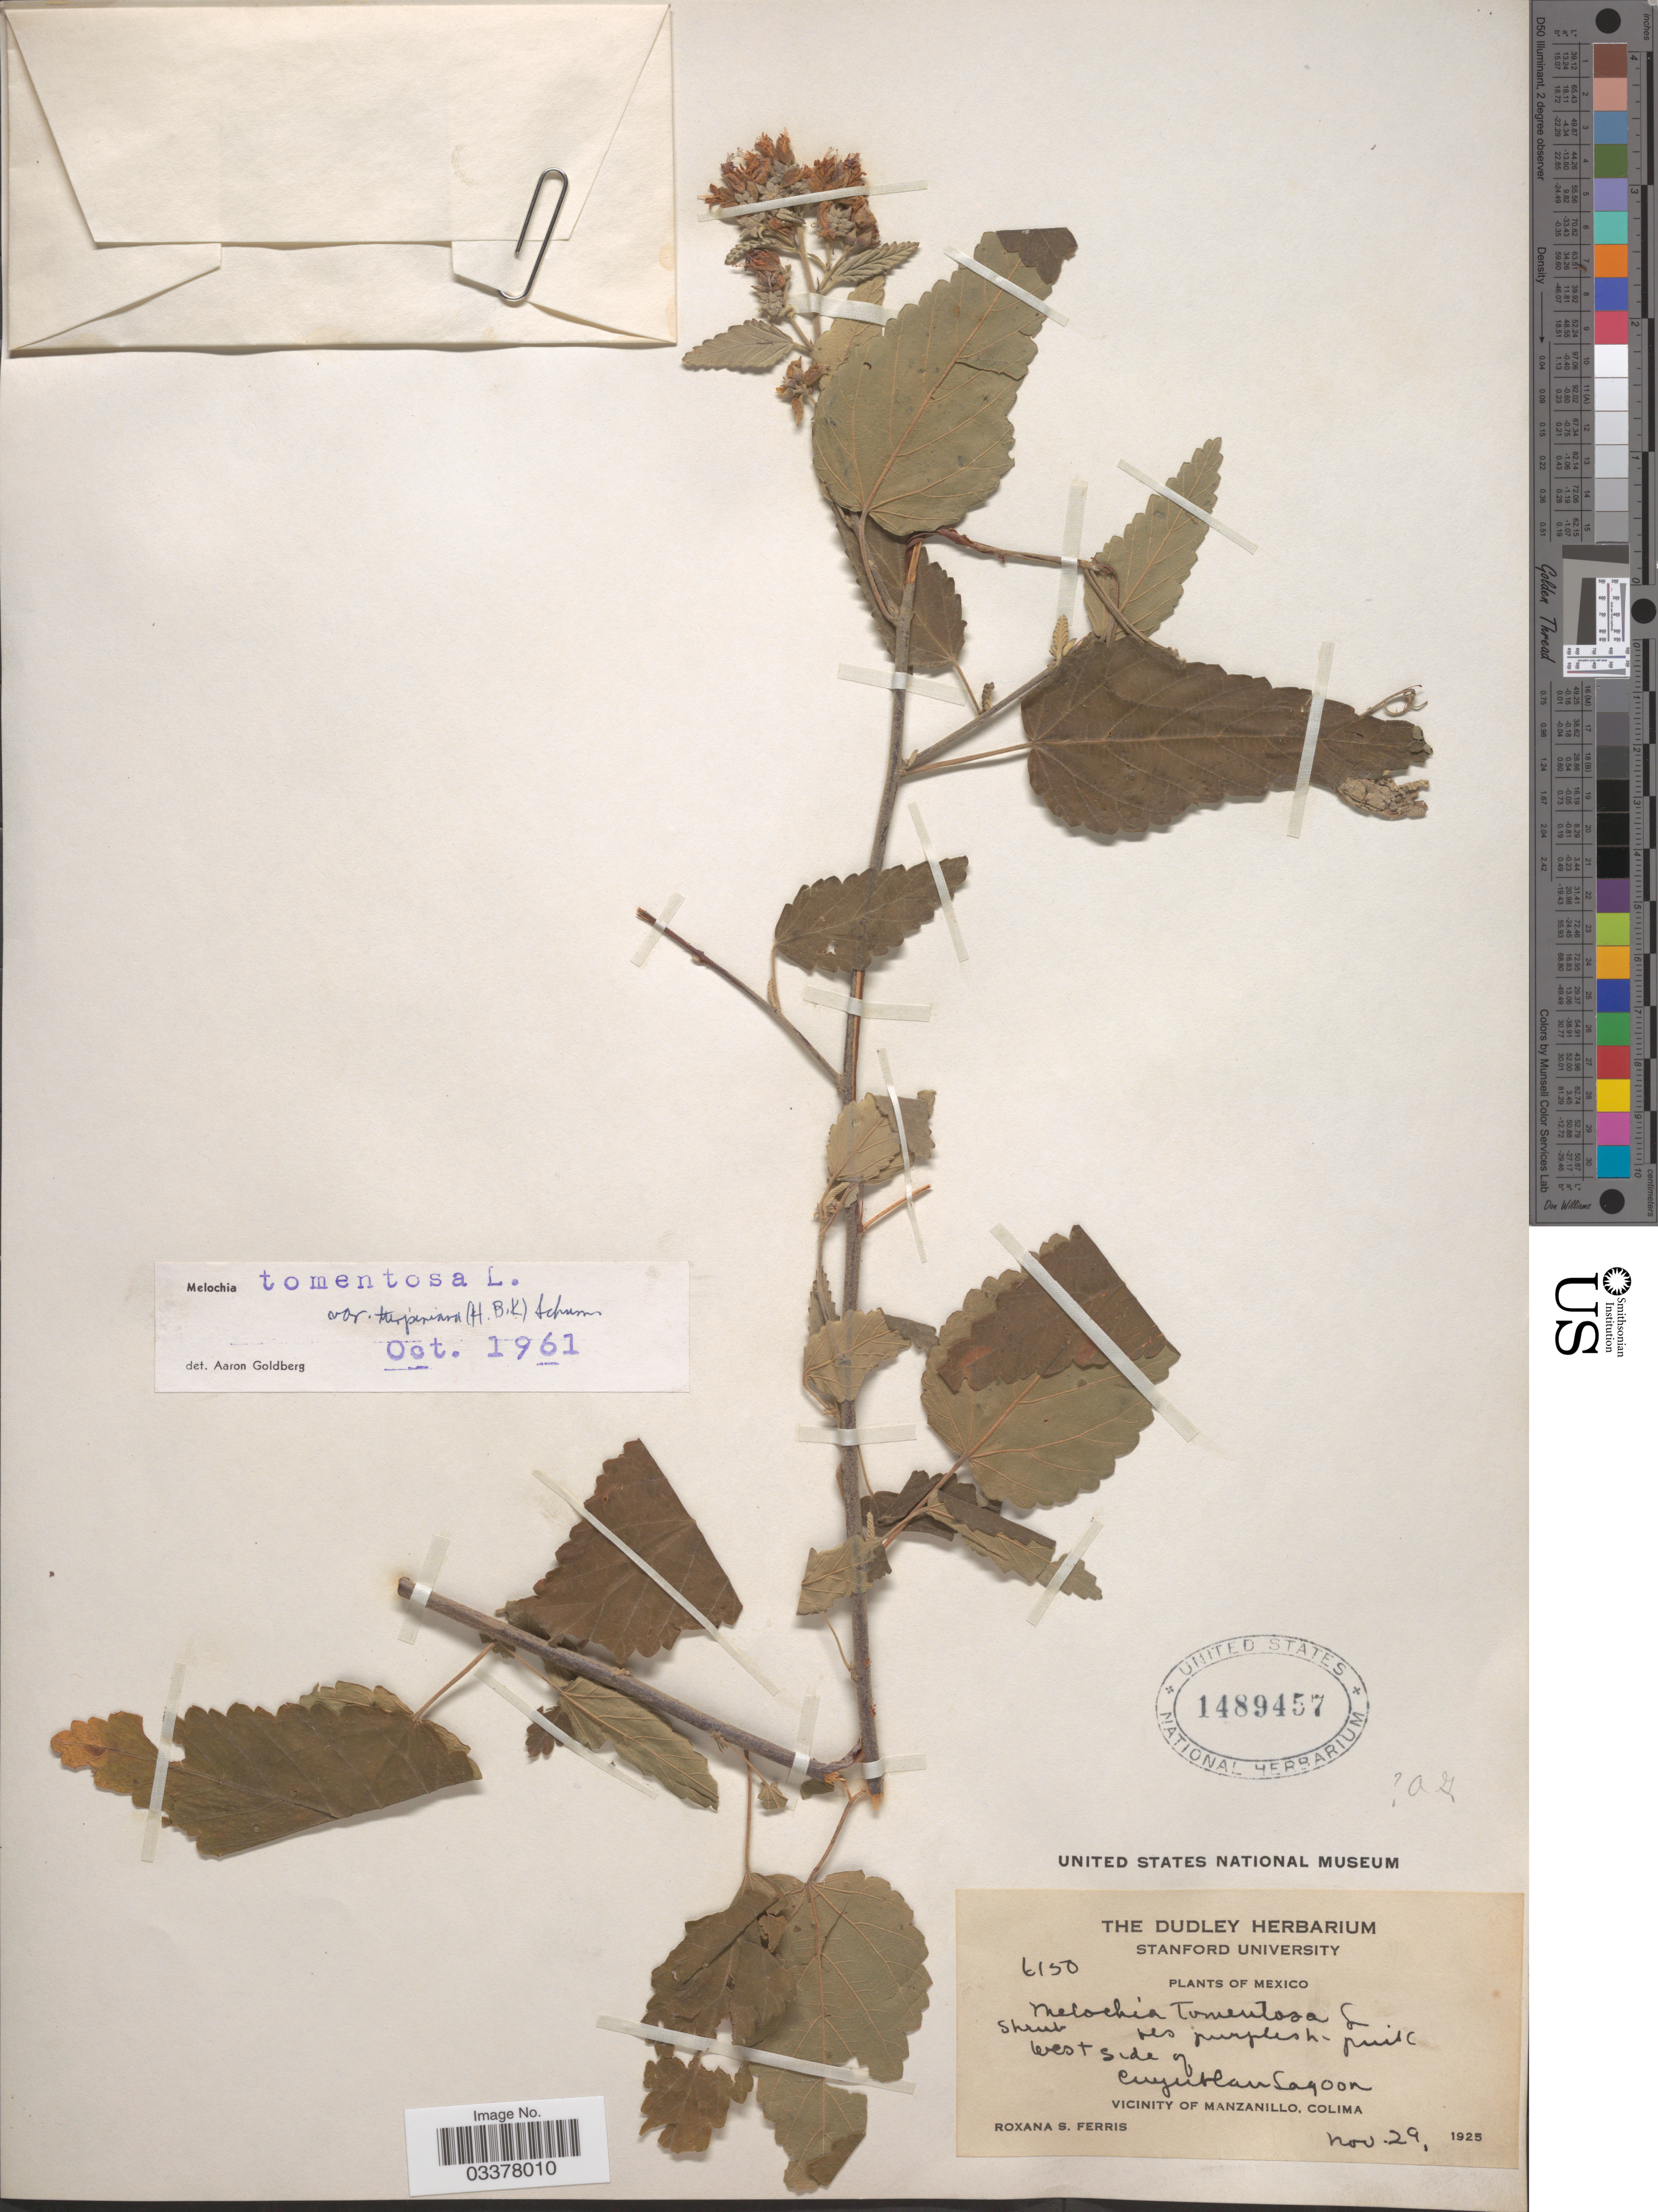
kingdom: Plantae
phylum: Tracheophyta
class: Magnoliopsida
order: Malvales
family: Malvaceae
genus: Melochia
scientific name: Melochia tomentosa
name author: L.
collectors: R. S. Ferris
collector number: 6150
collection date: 1925-11-29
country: Mexico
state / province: Colima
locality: West side of Cuyutlan Lagoon. Vicinity of Manzanillo.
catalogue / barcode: US 1489457